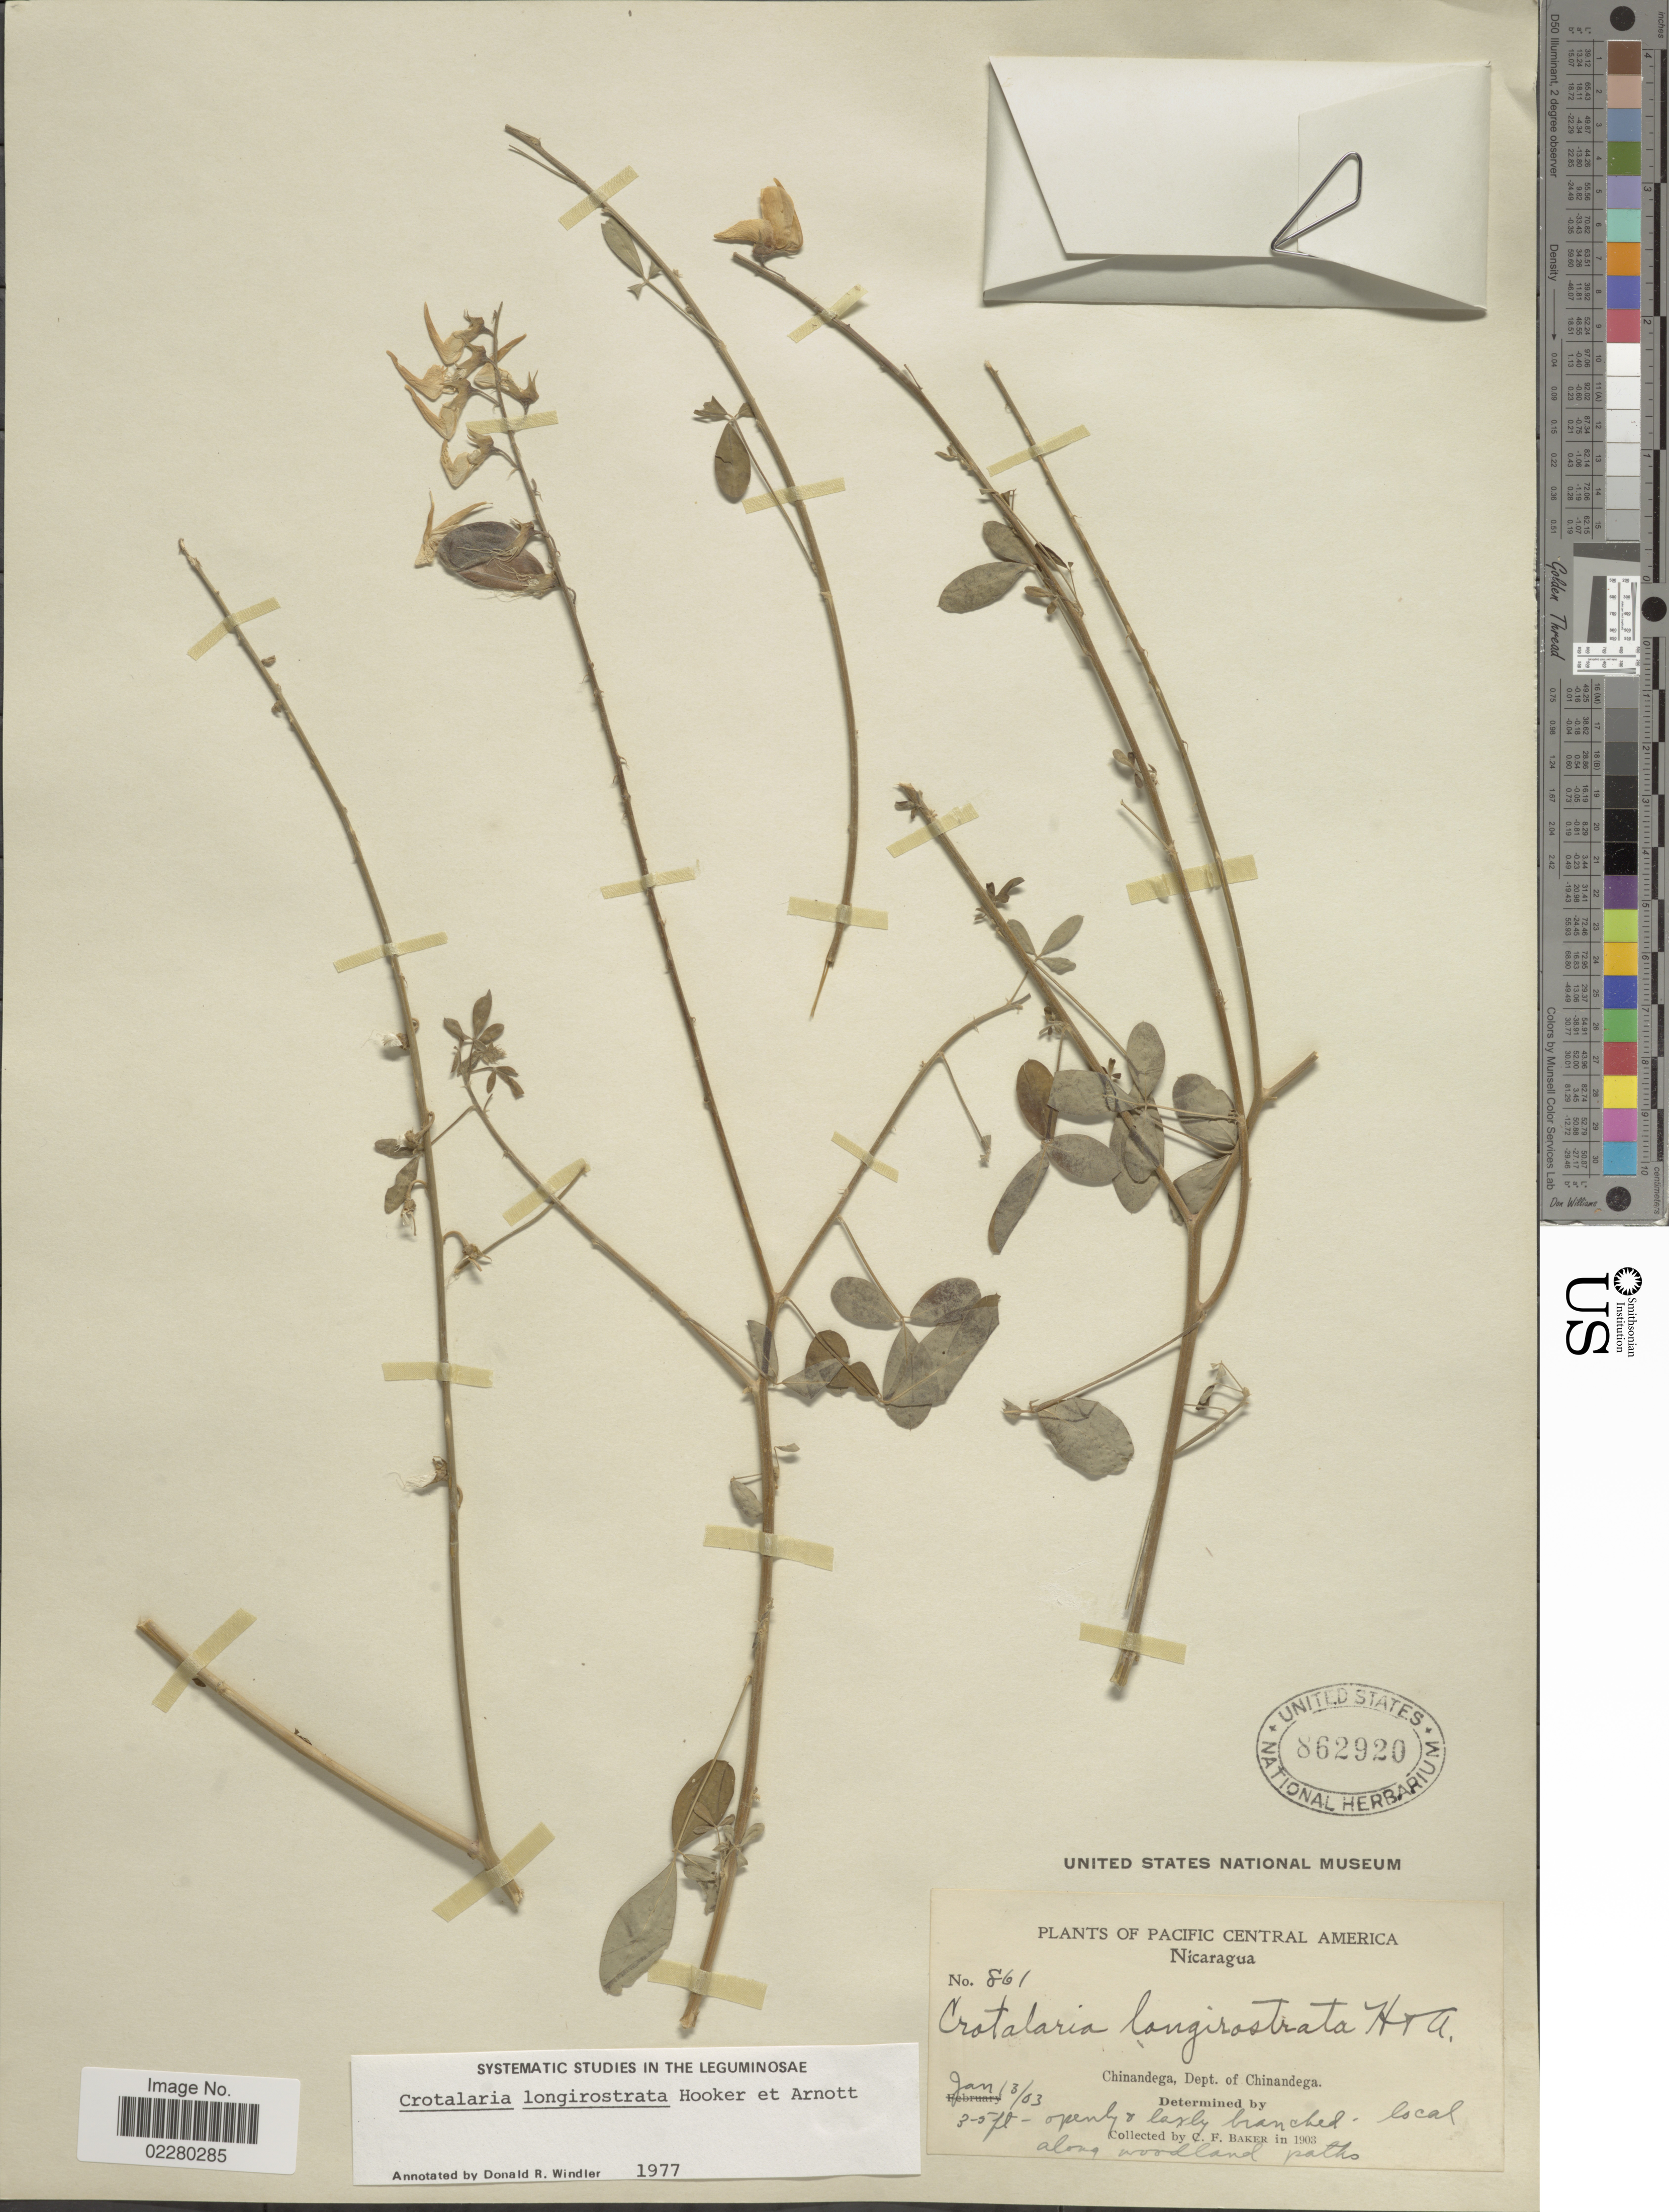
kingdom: Plantae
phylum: Tracheophyta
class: Magnoliopsida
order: Fabales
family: Fabaceae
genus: Crotalaria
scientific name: Crotalaria longirostrata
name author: Hook. & Arn.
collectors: C. F. Baker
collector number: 861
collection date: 1903-01-13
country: Nicaragua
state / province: Chinandega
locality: Pacific Central America. Chinandega, Dept. of Chinandega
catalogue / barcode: US 862920